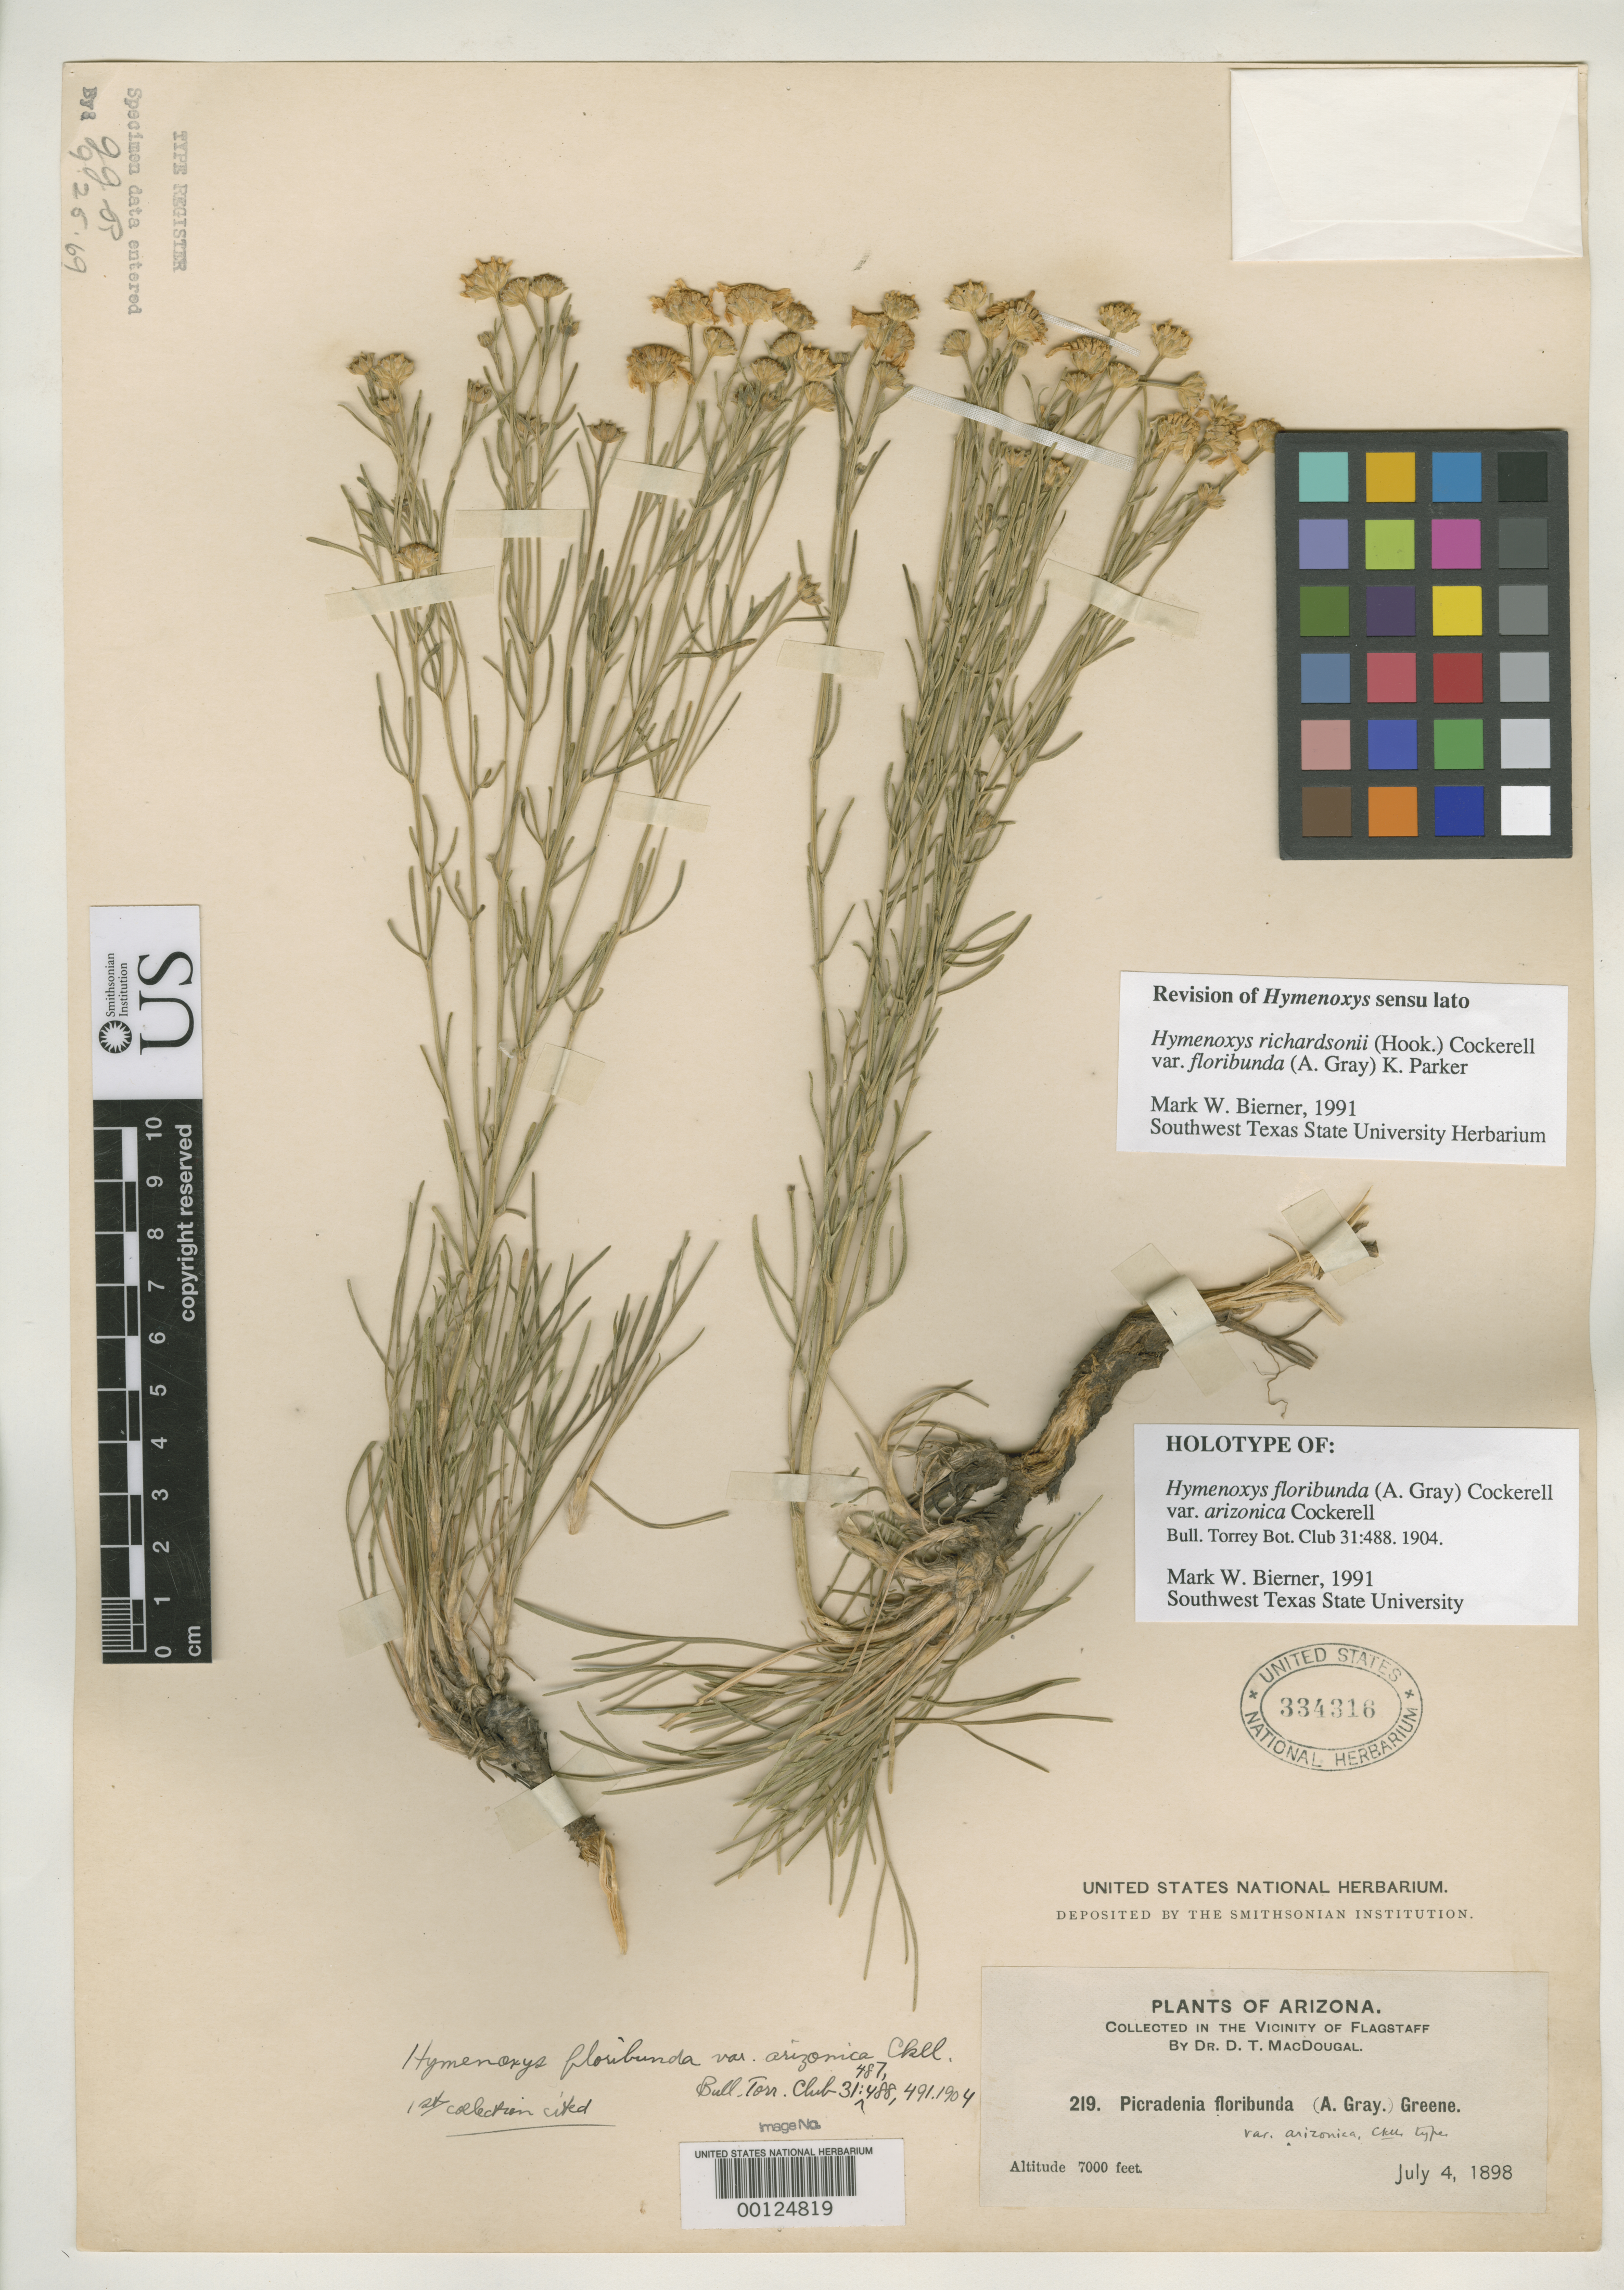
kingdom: Plantae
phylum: Tracheophyta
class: Magnoliopsida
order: Asterales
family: Asteraceae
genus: Hymenoxys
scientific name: Hymenoxys floribunda var. arizonica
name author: Cockerell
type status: Holotype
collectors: D. T. MacDougal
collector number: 219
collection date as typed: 04 Jul 1898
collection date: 1898-07-04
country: United States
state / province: Arizona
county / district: Coconino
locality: Flagstaff.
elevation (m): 2134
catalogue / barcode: US 334316